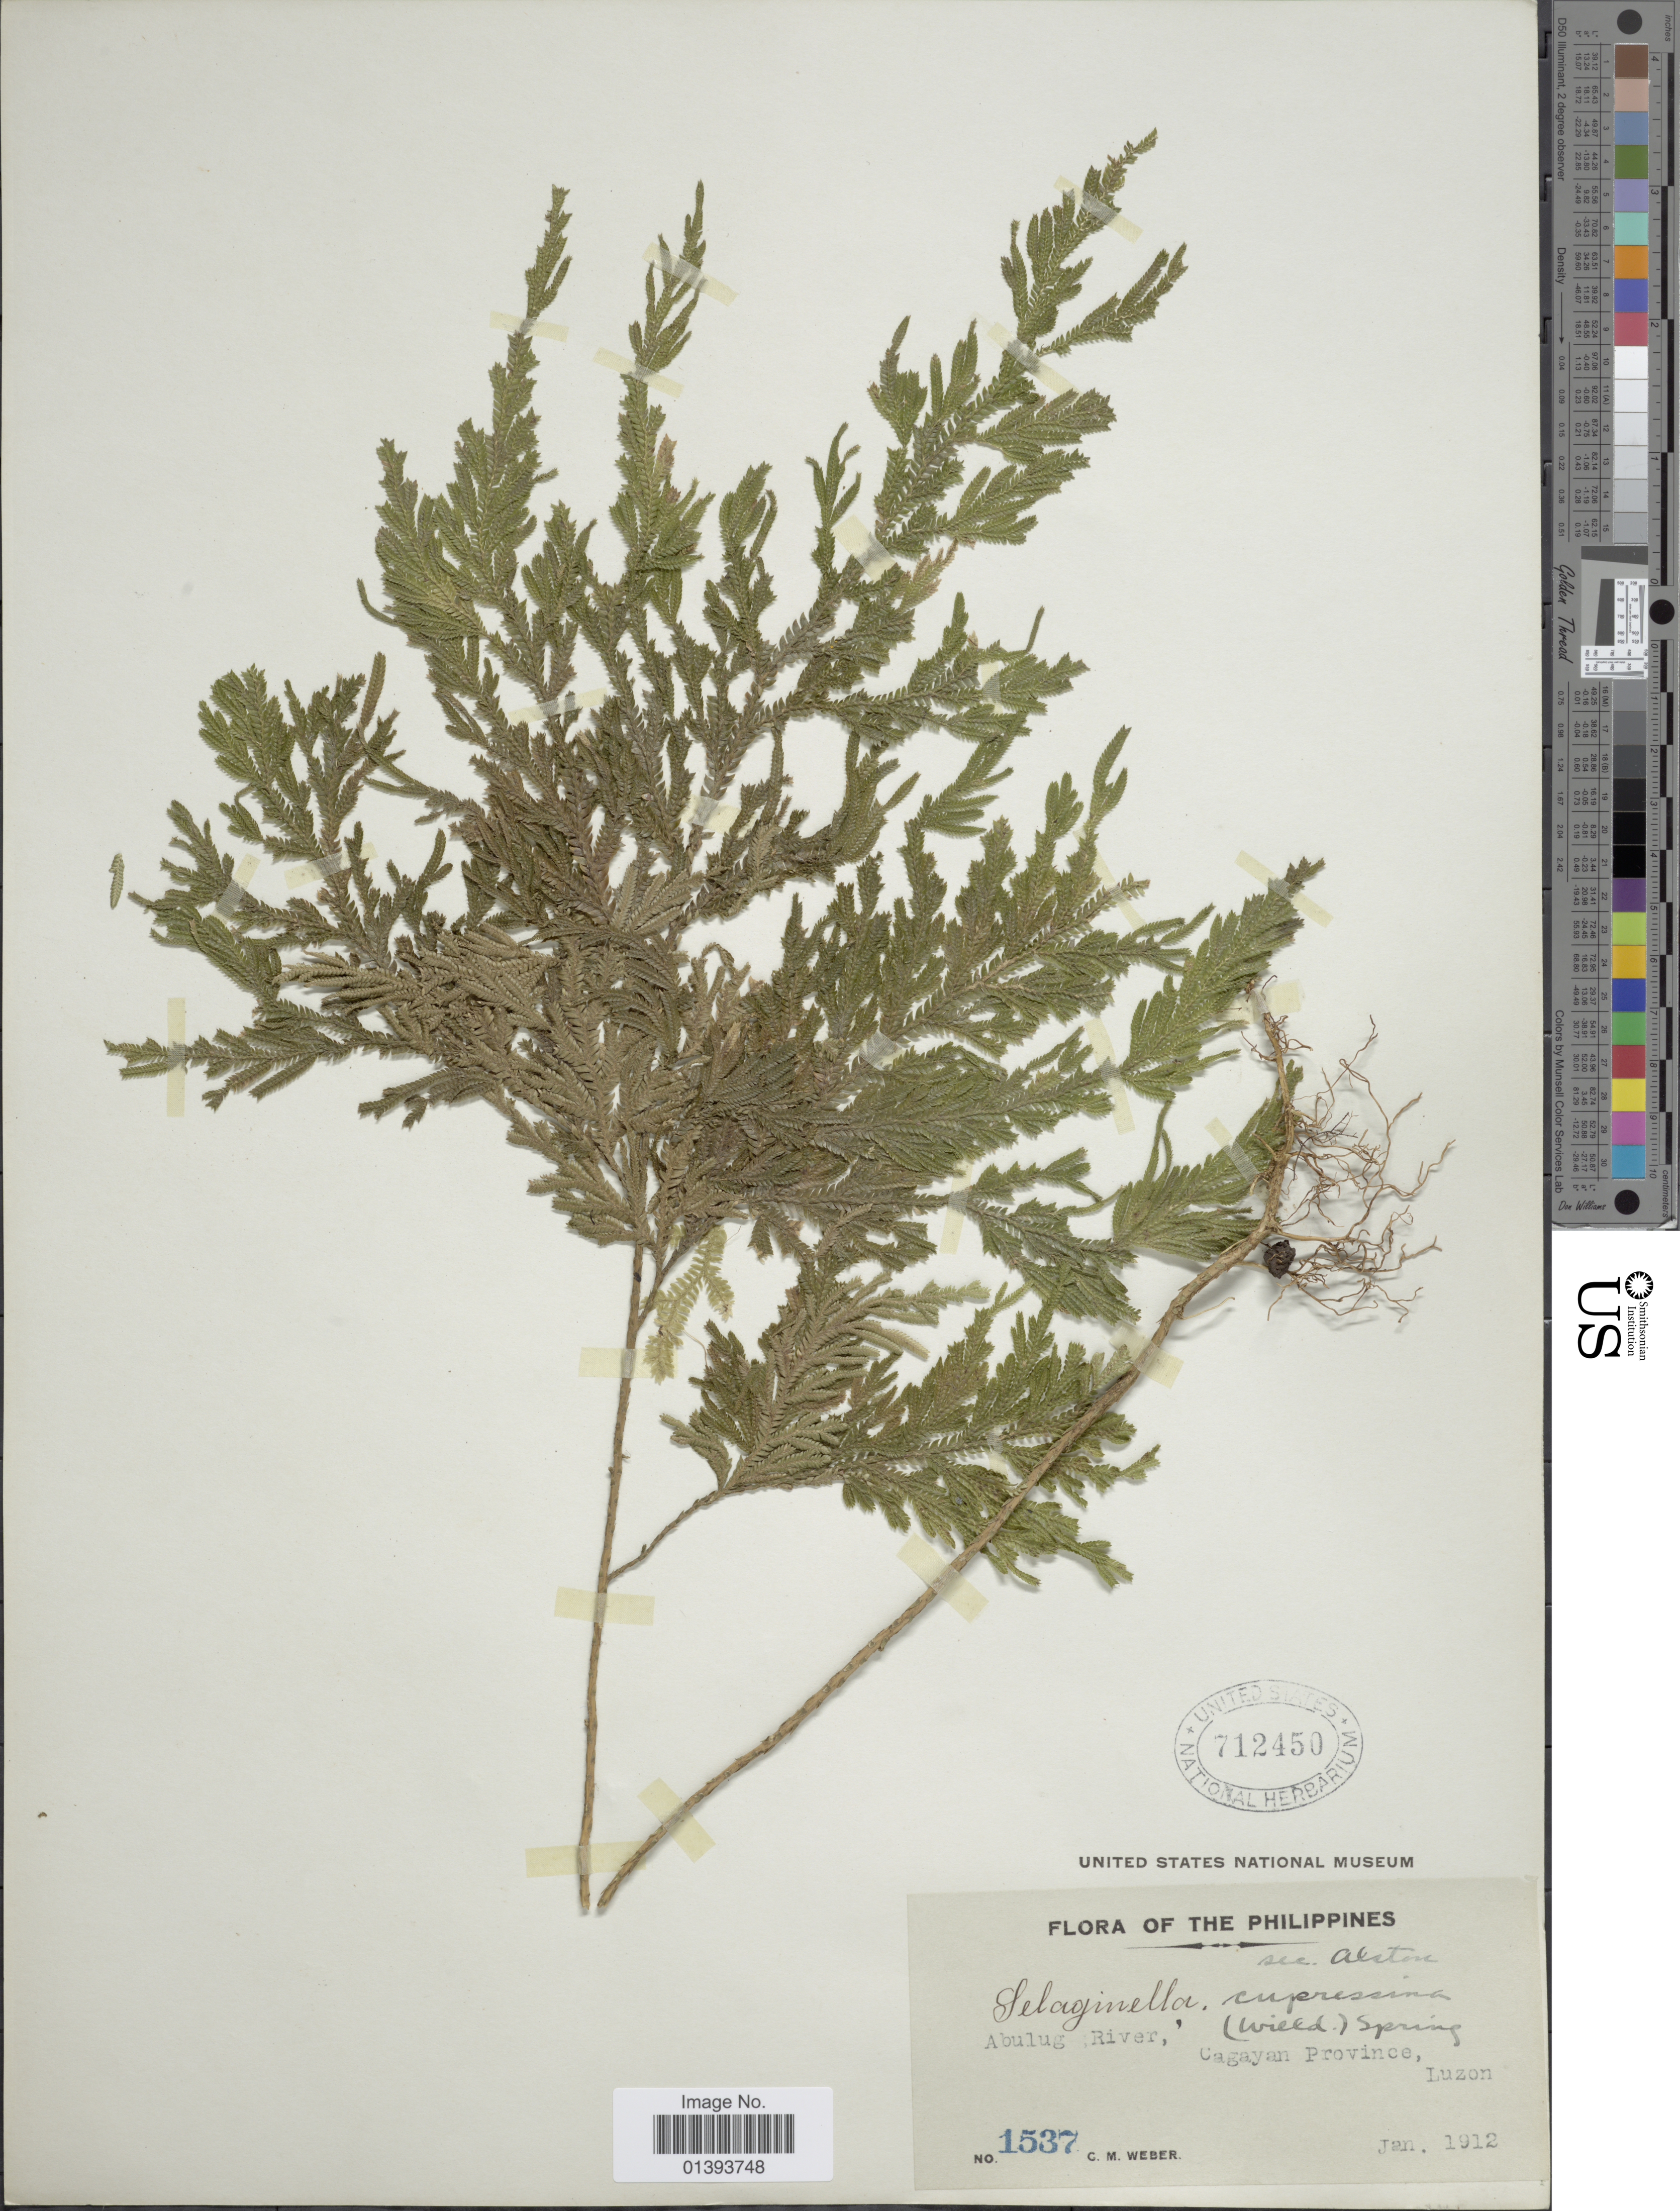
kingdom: Plantae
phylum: Tracheophyta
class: Lycopodiopsida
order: Selaginellales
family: Selaginellaceae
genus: Selaginella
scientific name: Selaginella cupressina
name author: (Willd.) Spring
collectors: C. M. Weber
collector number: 1537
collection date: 1912-01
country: Philippines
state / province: Central Luzon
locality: Abulug River, Cagayan Province, Luzon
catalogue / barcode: US 712450